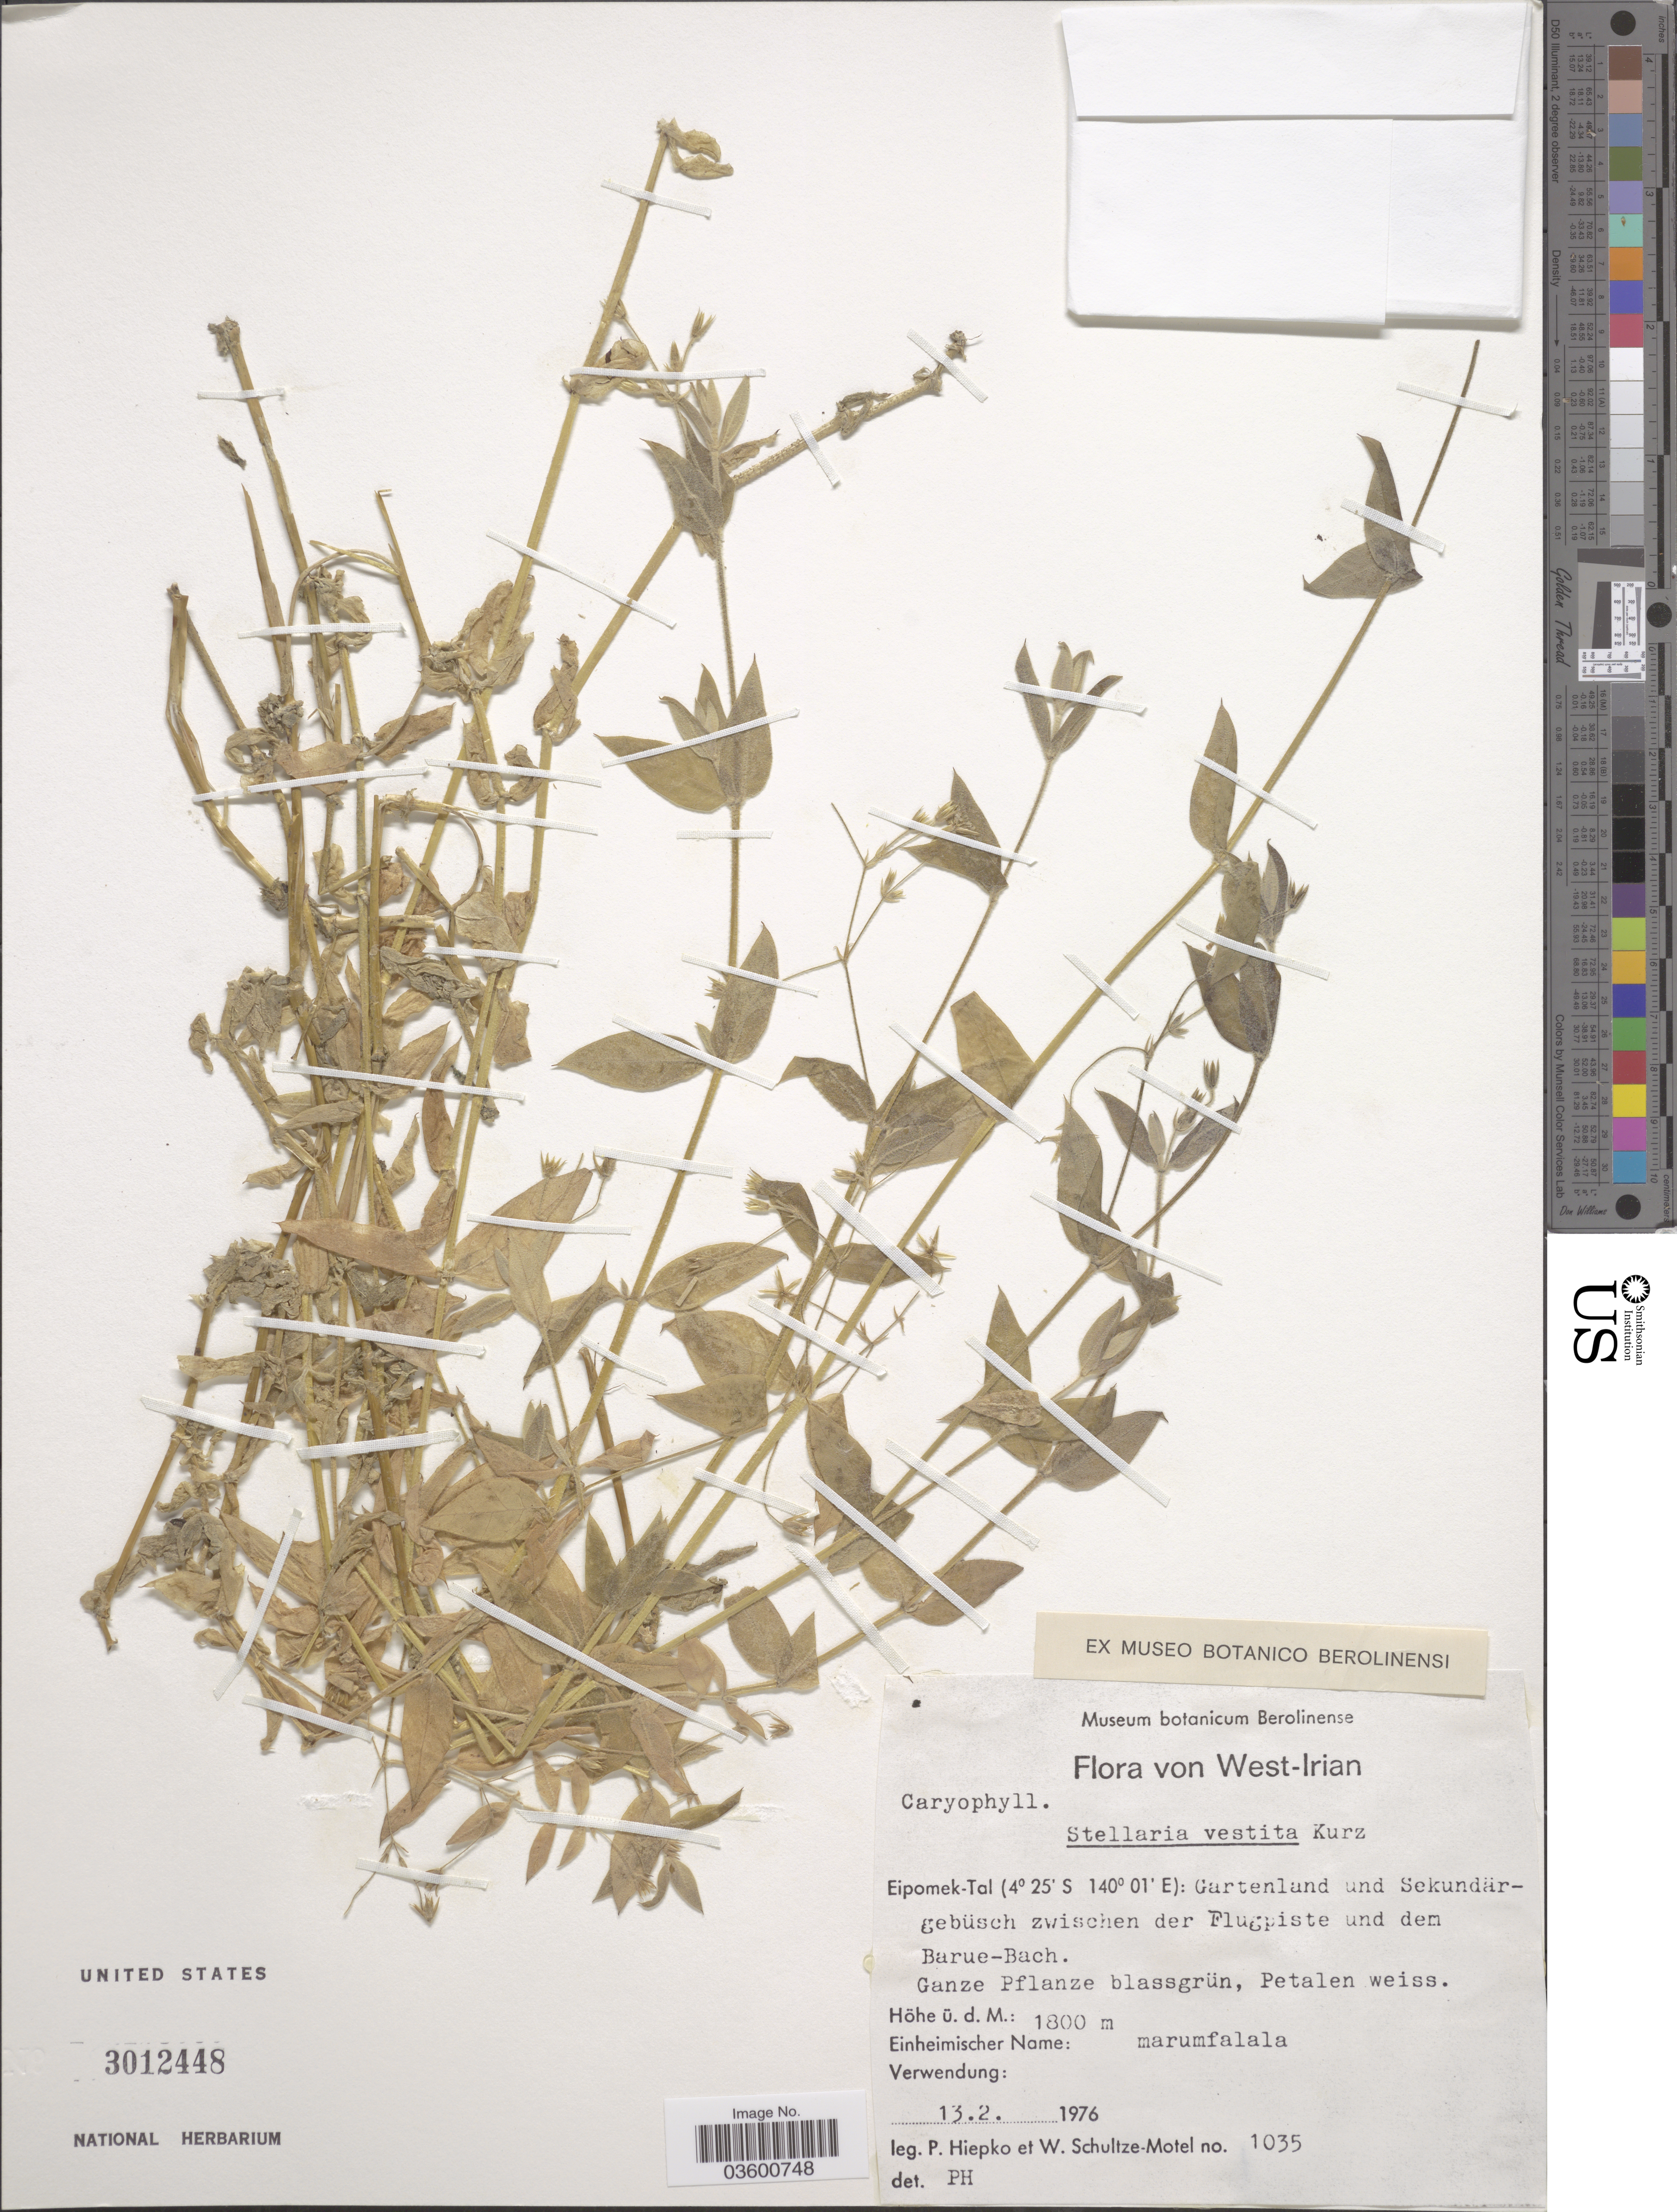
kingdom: Plantae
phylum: Tracheophyta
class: Magnoliopsida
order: Caryophyllales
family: Caryophyllaceae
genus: Stellaria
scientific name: Stellaria vestita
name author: Kurz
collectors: P. H. Hiepko & W. Schultze-Motel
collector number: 1035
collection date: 1976-02-13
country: Indonesia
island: New Guinea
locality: West-Irian. Eipomek-Tal: Gartenland und Sekundär-gebüsch zwischen der Flugpiste und dem Barue-Bach.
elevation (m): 1800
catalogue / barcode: US 3012448